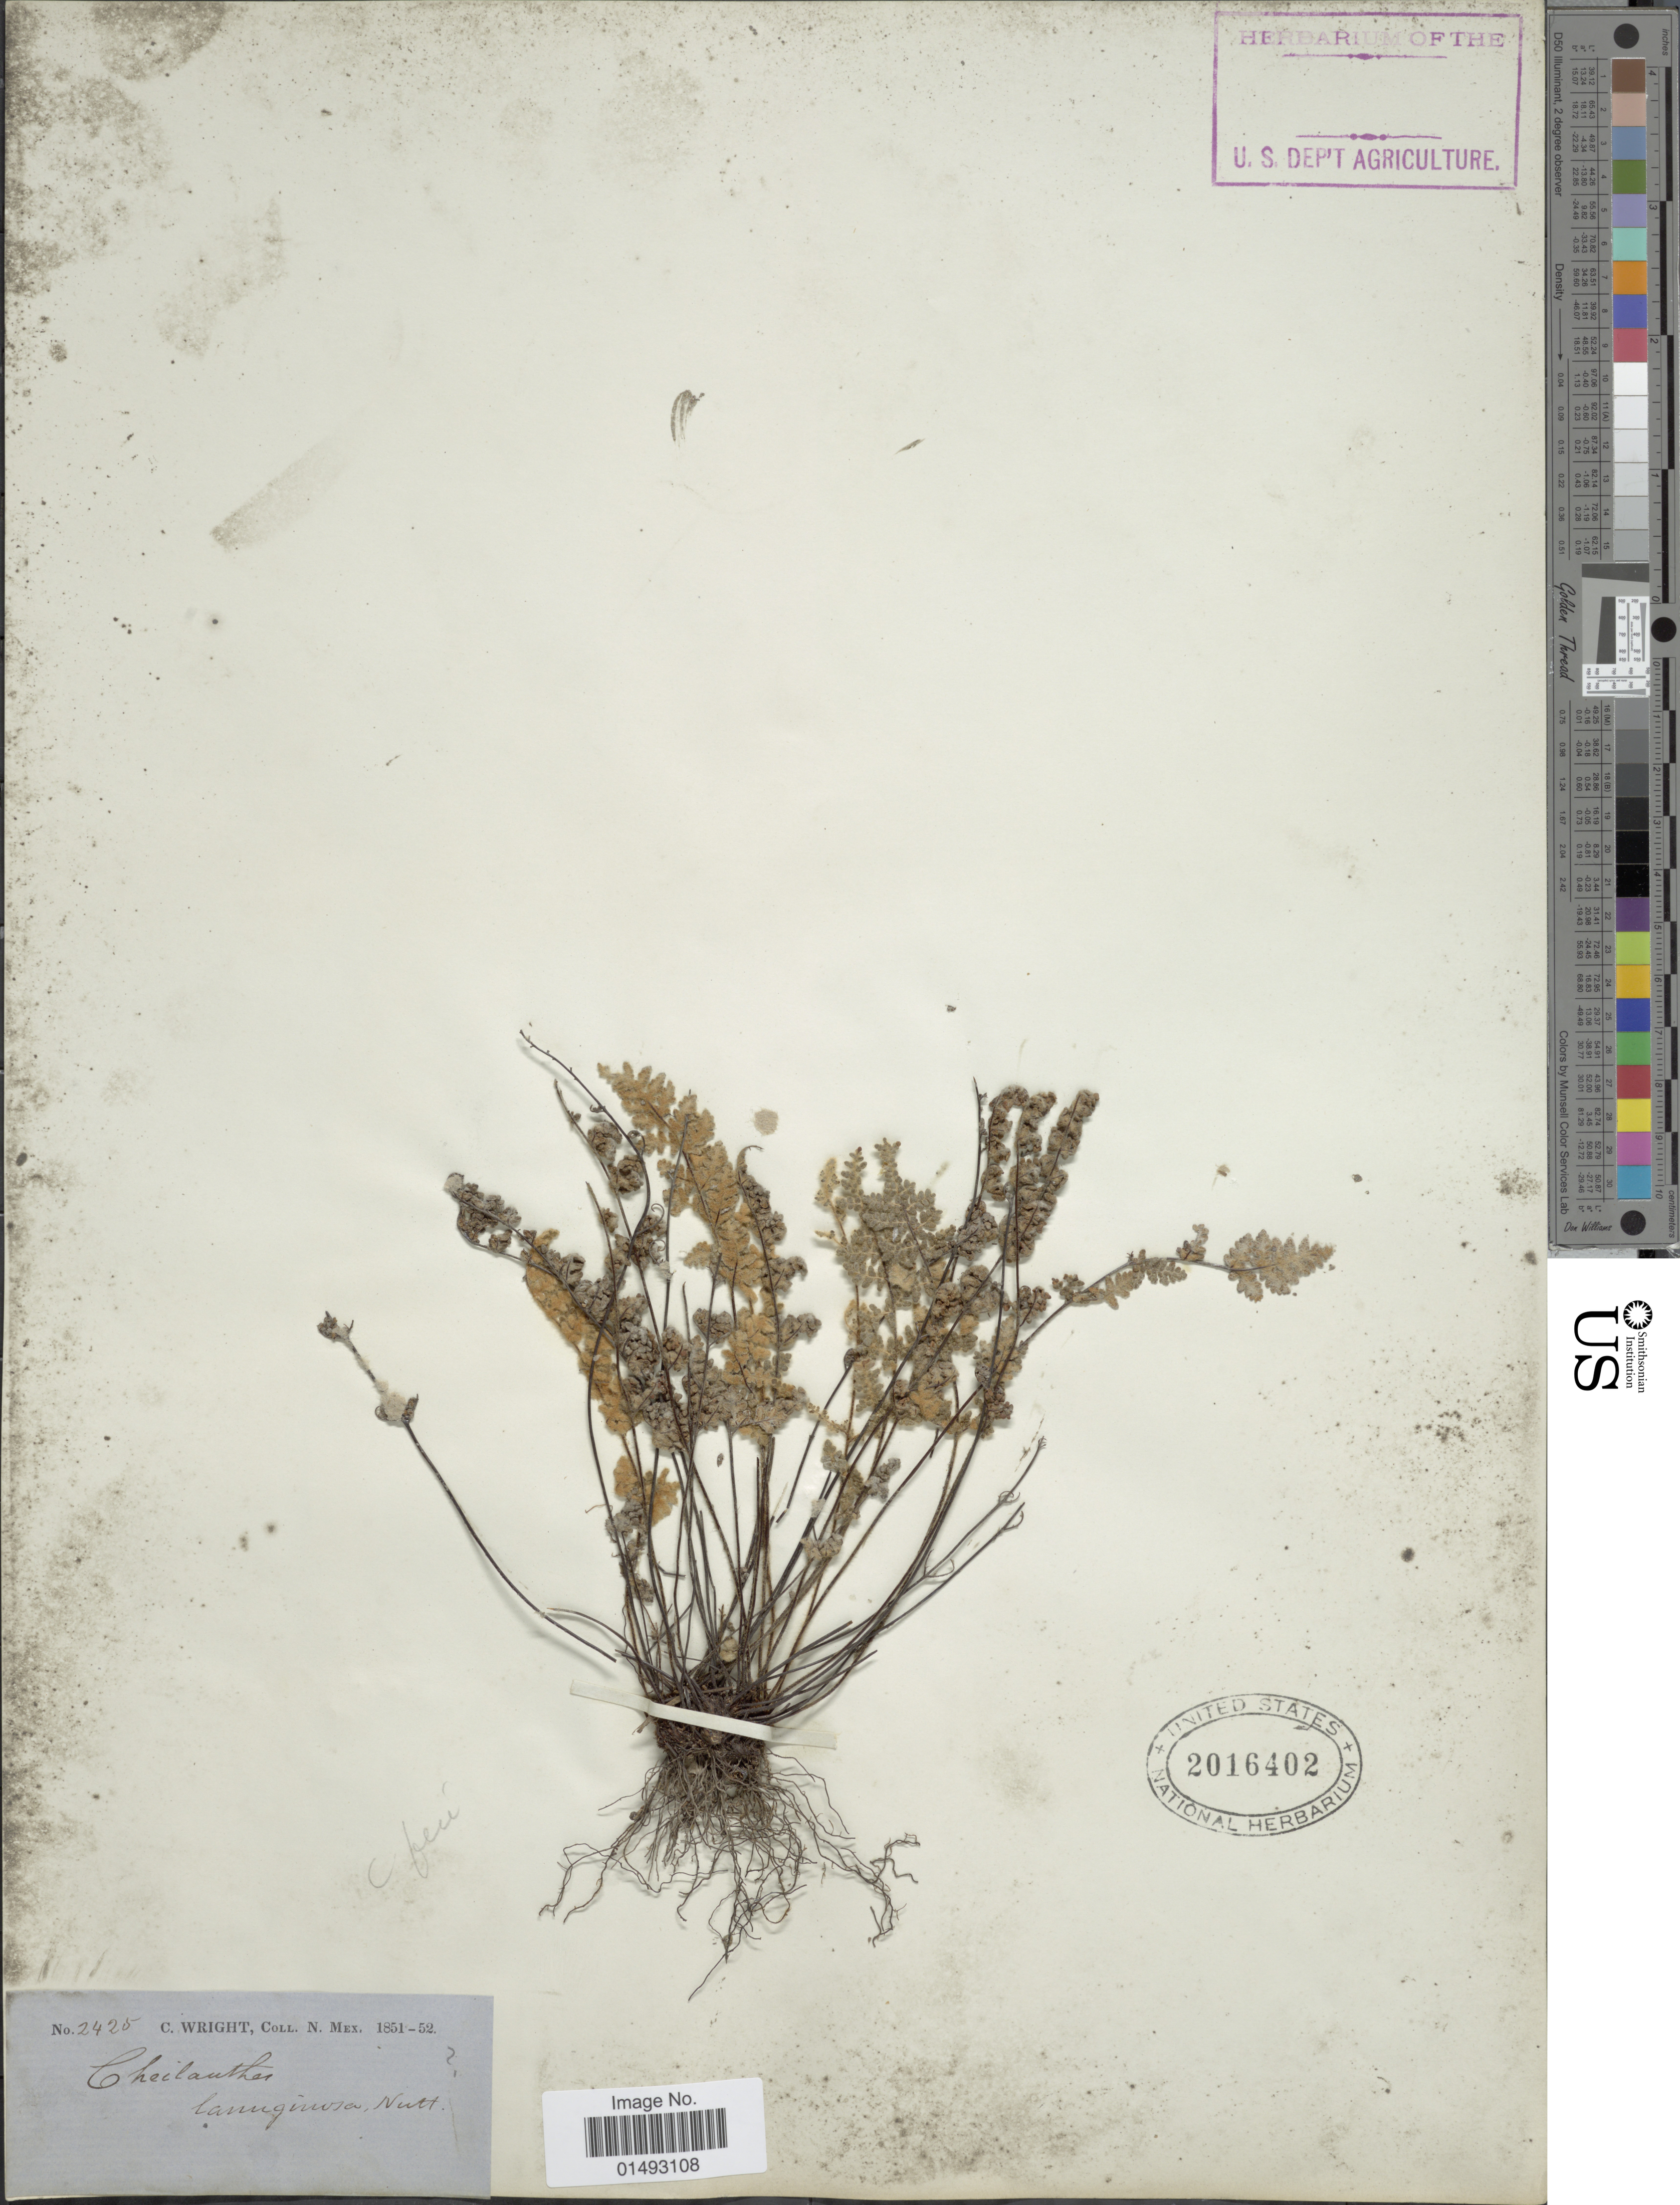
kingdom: Plantae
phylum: Tracheophyta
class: Polypodiopsida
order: Polypodiales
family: Pteridaceae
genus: Myriopteris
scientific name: Myriopteris gracilis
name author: Fée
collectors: C. Wright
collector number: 2425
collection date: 1851/1852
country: United States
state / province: New Mexico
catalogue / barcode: US 2016402